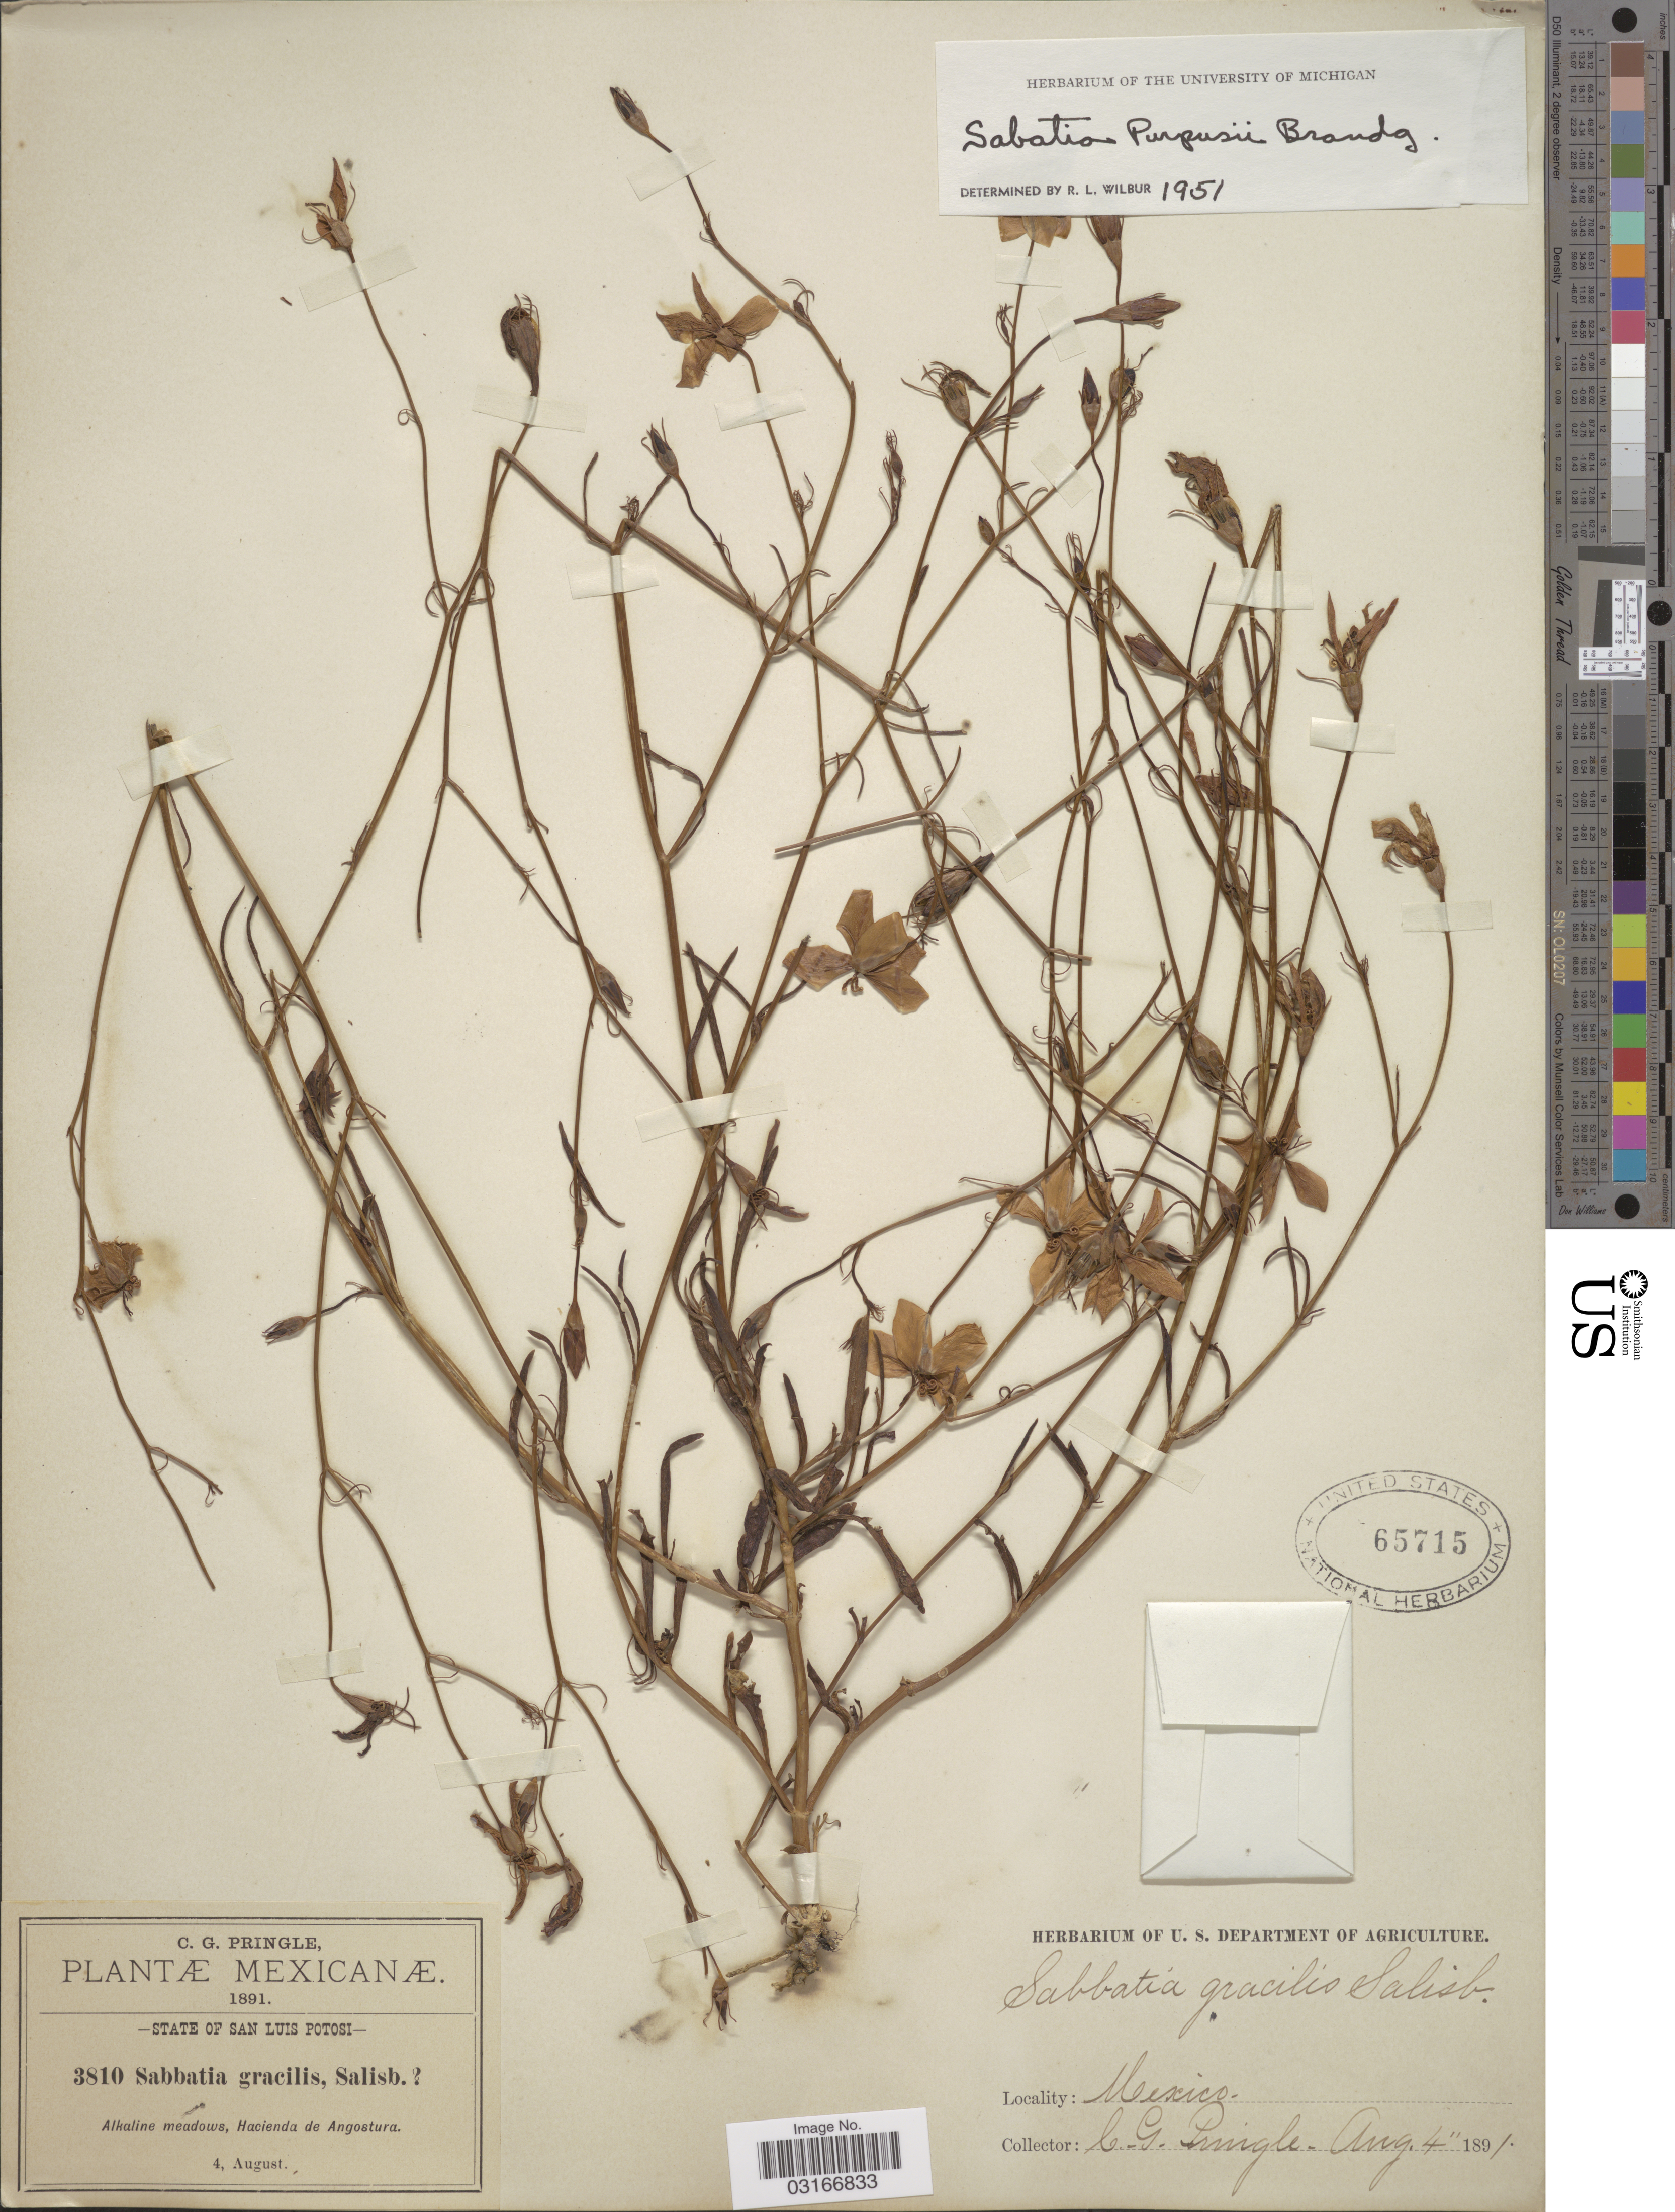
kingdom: Plantae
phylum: Tracheophyta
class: Magnoliopsida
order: Gentianales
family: Gentianaceae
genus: Sabatia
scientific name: Sabatia purpusii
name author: Brandegee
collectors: C. G. Pringle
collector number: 3810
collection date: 1891-08-04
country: Mexico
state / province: San Luis Potosí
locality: State of San Luis Potosi. Alkaline meadows, Hacienda de Angostura.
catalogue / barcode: US 65715